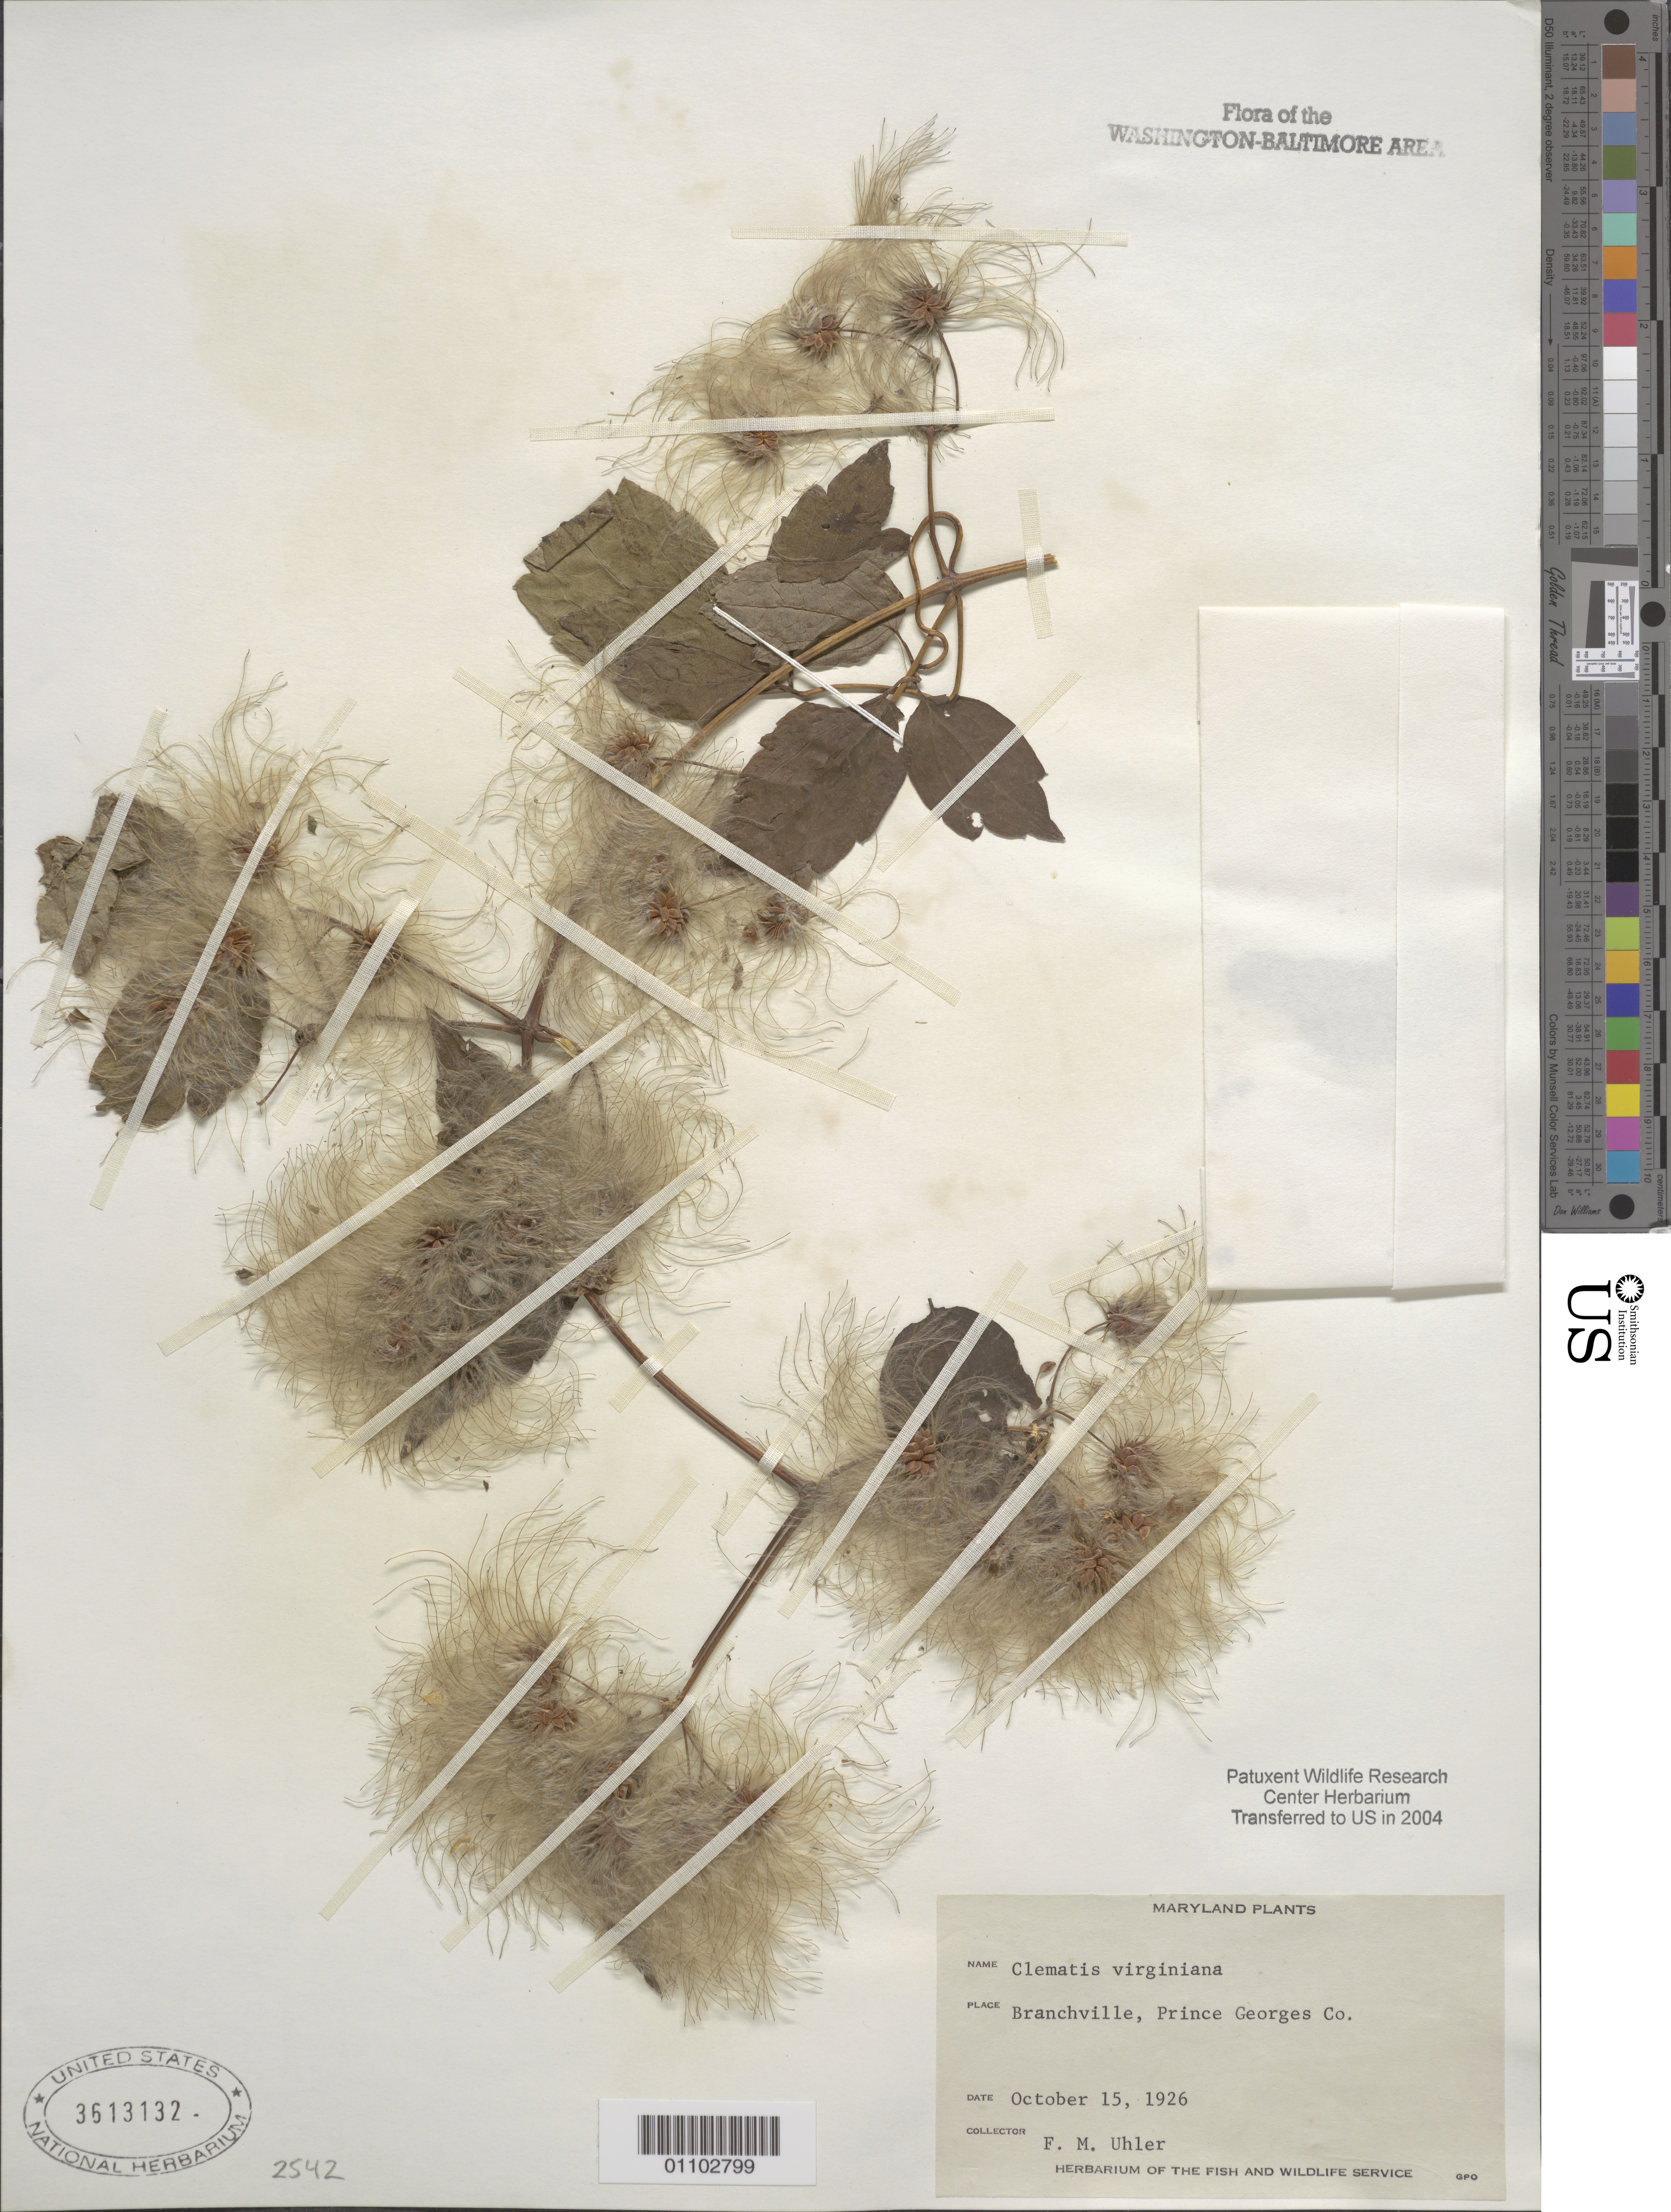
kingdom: Plantae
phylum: Tracheophyta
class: Magnoliopsida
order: Ranunculales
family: Ranunculaceae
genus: Clematis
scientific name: Clematis virginiana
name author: L.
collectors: F. Uhler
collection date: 1926-10-15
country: United States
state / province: Maryland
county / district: Prince George's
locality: Branchville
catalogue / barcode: US 3613132